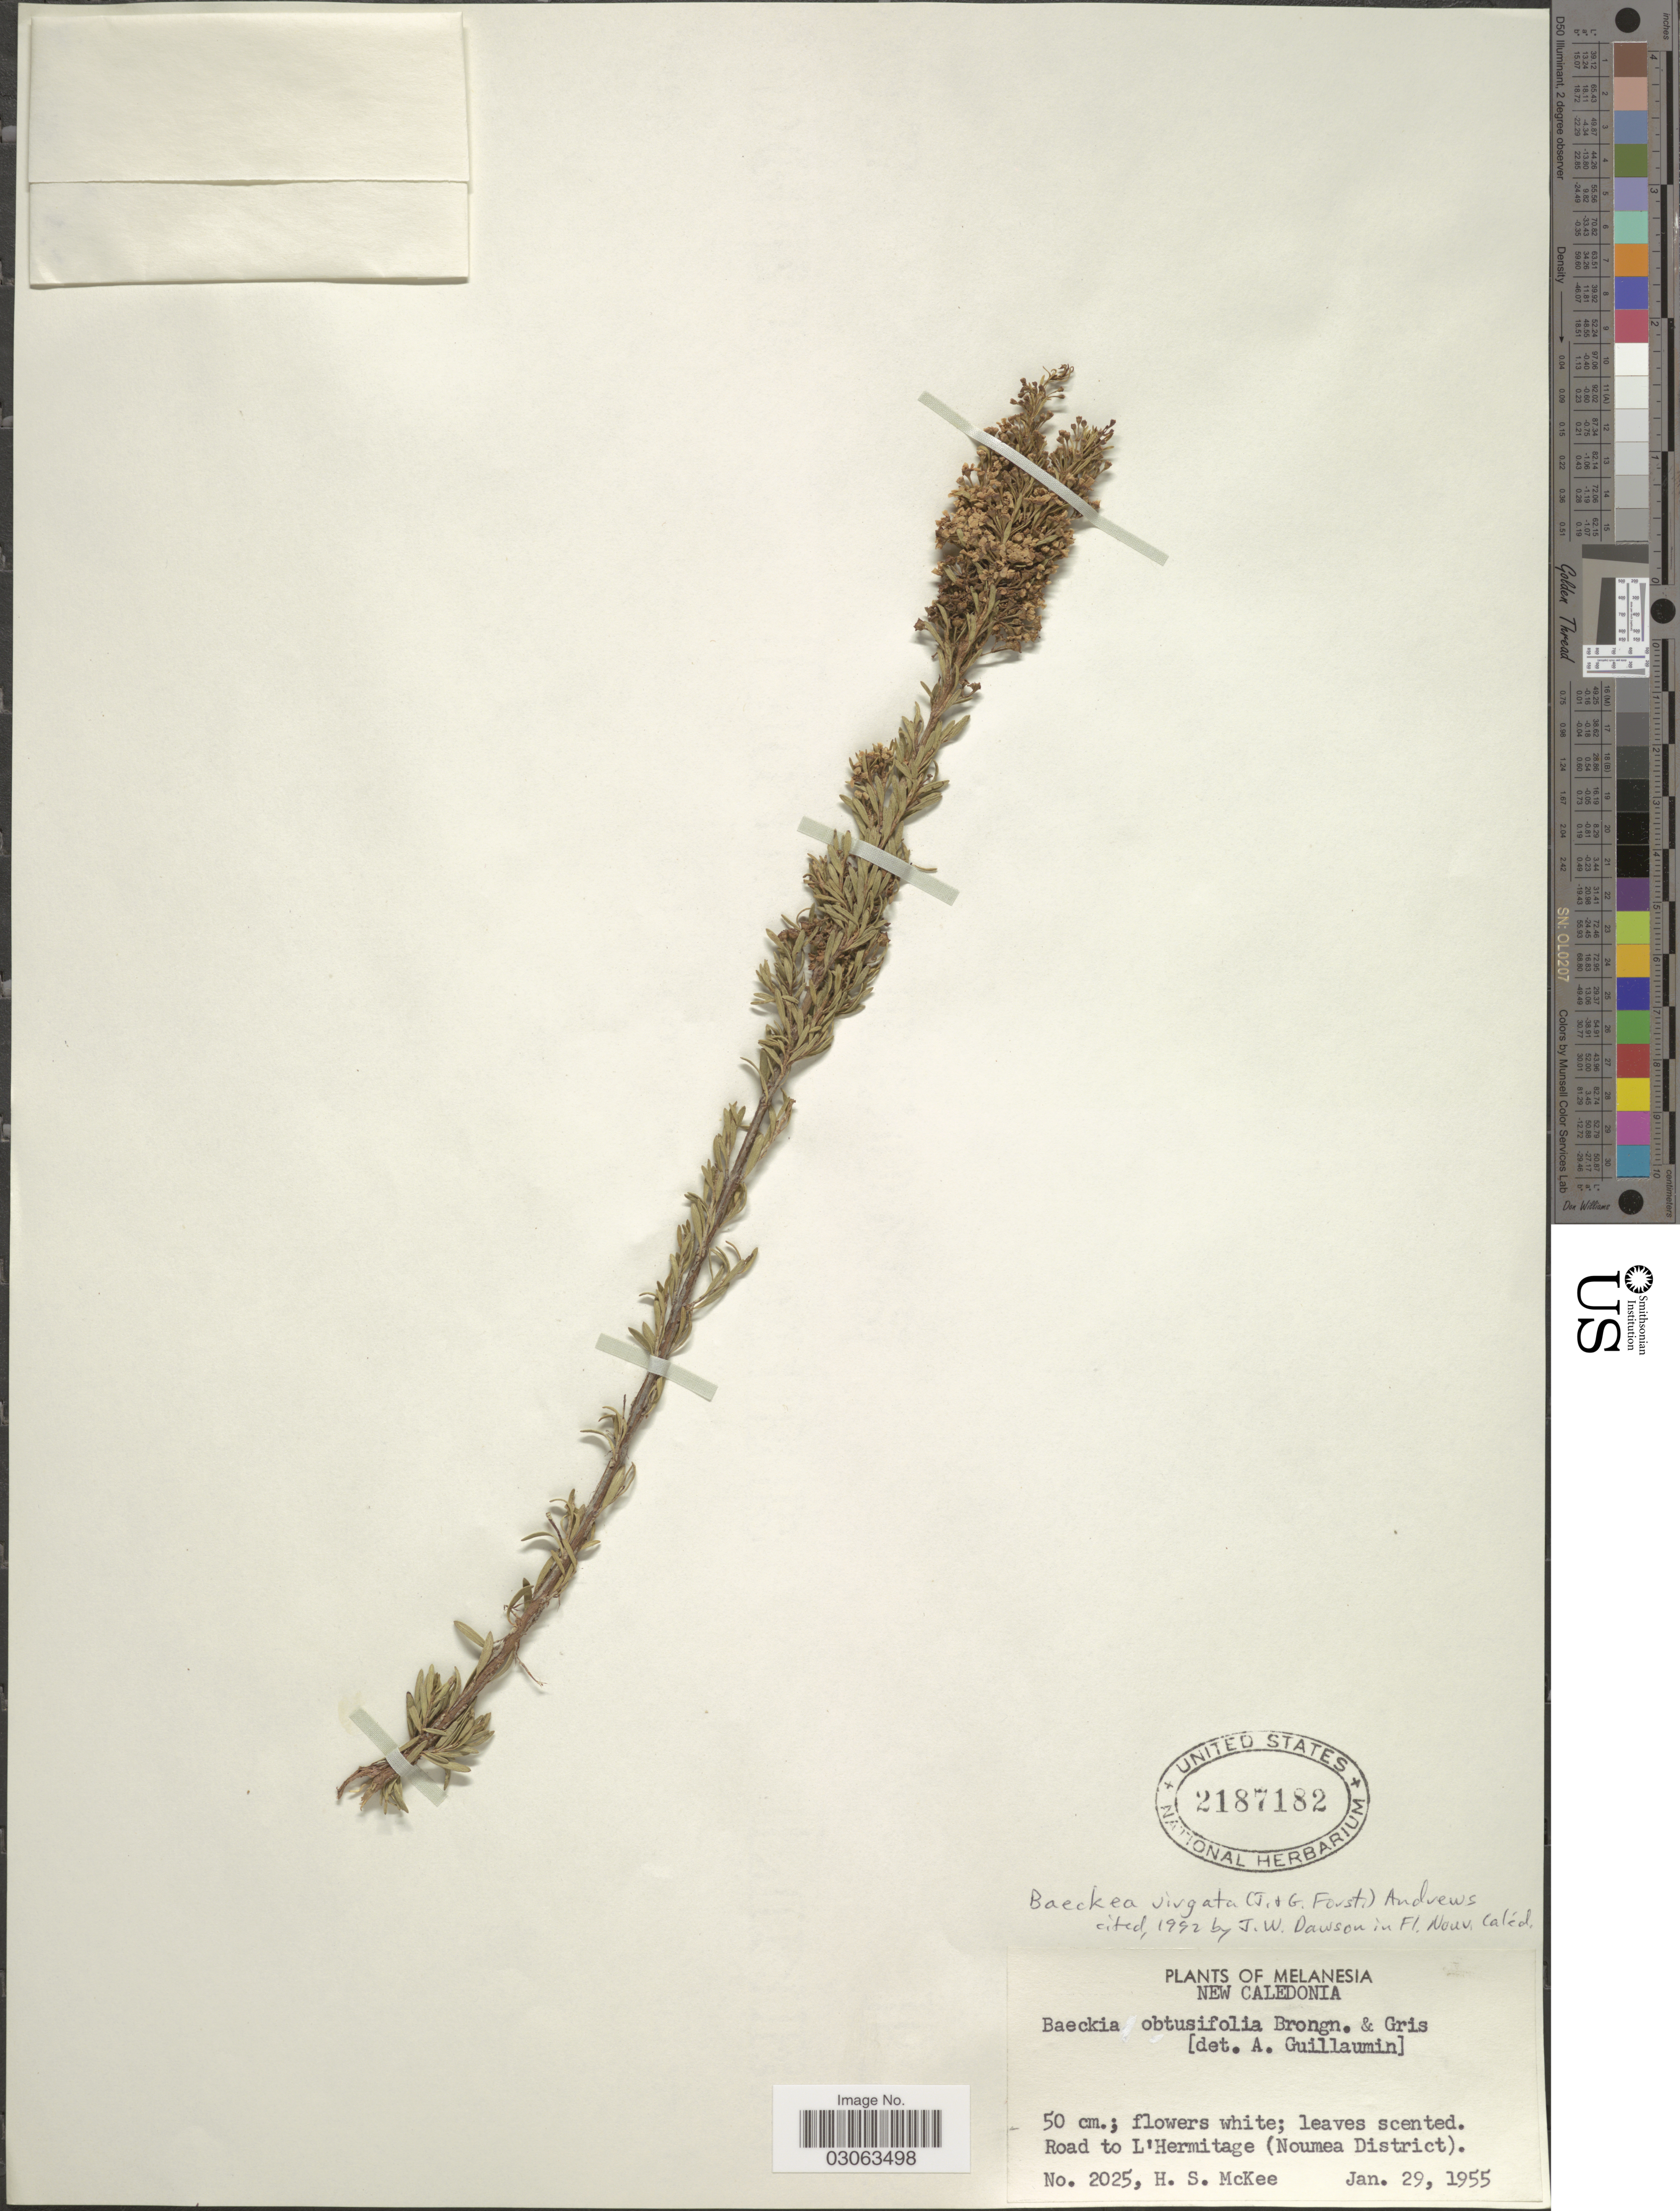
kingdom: Plantae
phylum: Tracheophyta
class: Magnoliopsida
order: Myrtales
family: Myrtaceae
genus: Sannantha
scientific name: Sannantha virgata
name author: (J.R. Forst. & G. Forst.) P.G. Wilson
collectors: H. S. McKee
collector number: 2025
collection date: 1955-01-29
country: New Caledonia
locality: Melanesia. Road to L'Hermitage (Noumea District).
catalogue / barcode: US 2187182